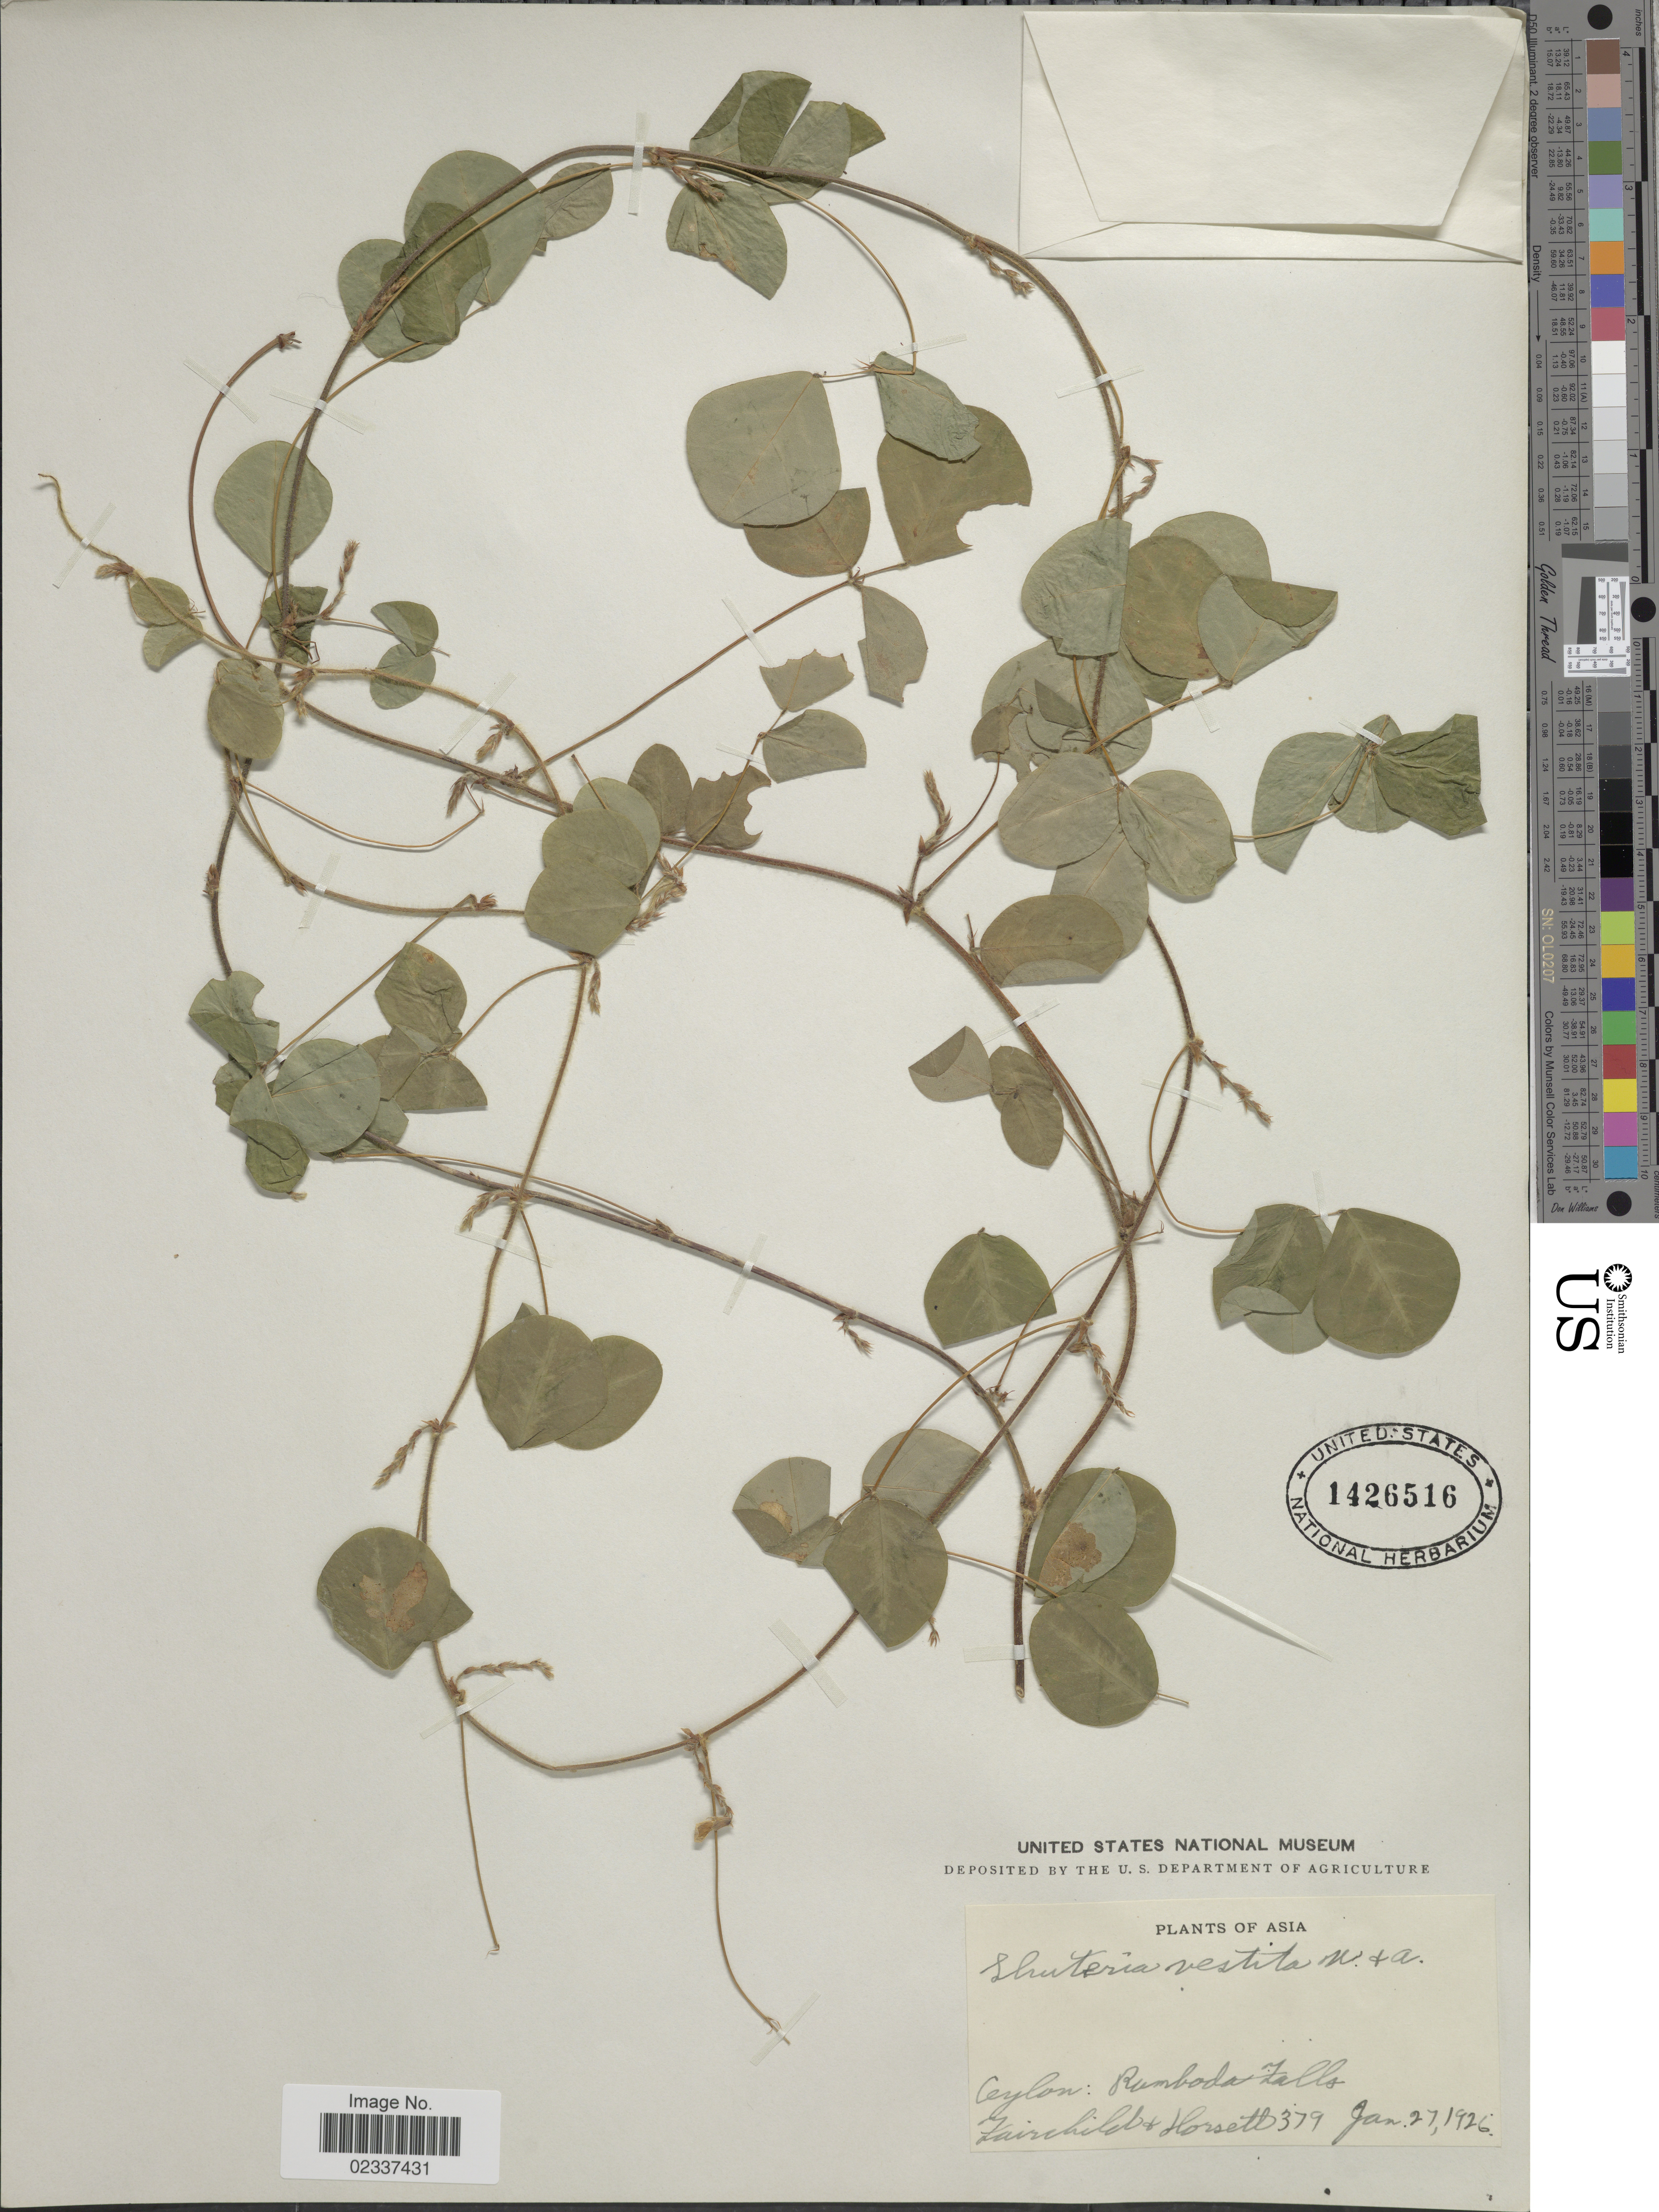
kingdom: Plantae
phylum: Tracheophyta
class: Magnoliopsida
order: Fabales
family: Fabaceae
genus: Shuteria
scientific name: Shuteria vestita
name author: Wight & Arn.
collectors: -. Fairchild & -. Horsett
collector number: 379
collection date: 1926-01-27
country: Sri Lanka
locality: Ceylon: Ramboda Falls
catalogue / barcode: US 1426516